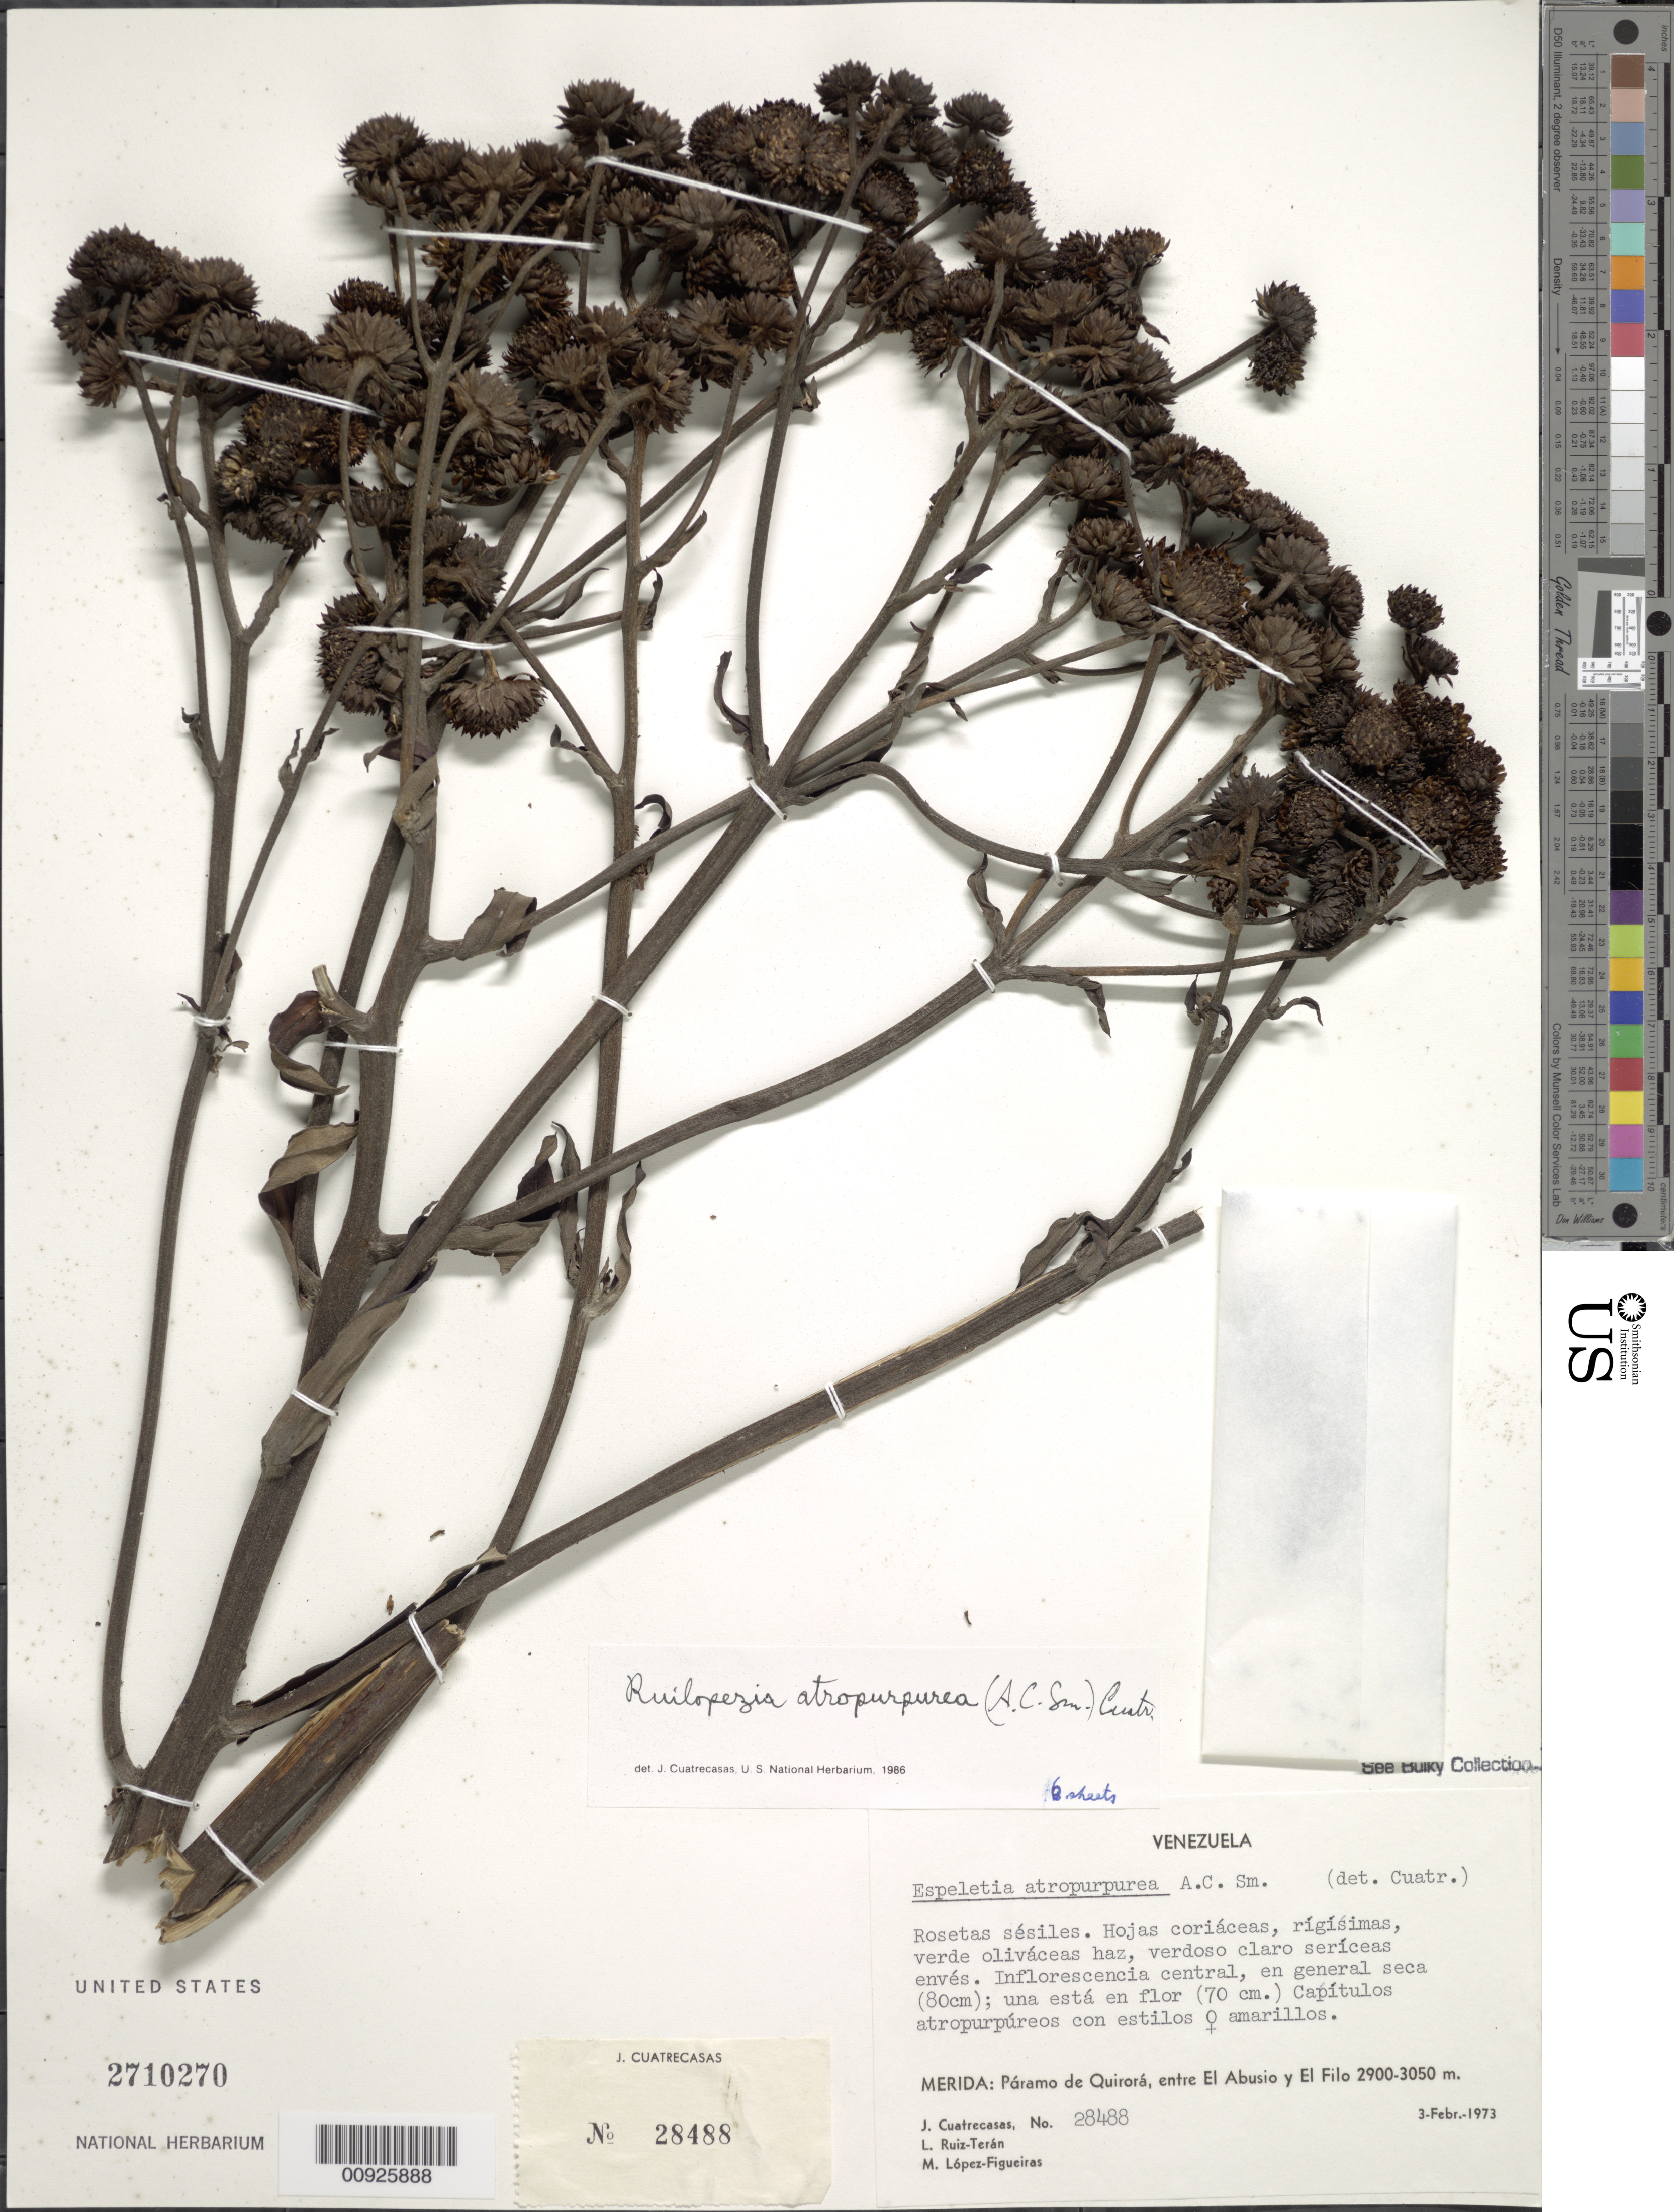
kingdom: Plantae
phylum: Tracheophyta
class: Magnoliopsida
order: Asterales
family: Asteraceae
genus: Ruilopezia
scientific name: Ruilopezia atropurpurea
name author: (A.C. Sm.) Cuatrec.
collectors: J. Cuatrecasas, L. E. Ruíz-Terán & M. López Figueiras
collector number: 28488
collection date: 1973-02-03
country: Venezuela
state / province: Mérida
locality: P. de Quirorá. Entre el Abusio y el Filo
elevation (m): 2900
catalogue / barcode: US 2710270